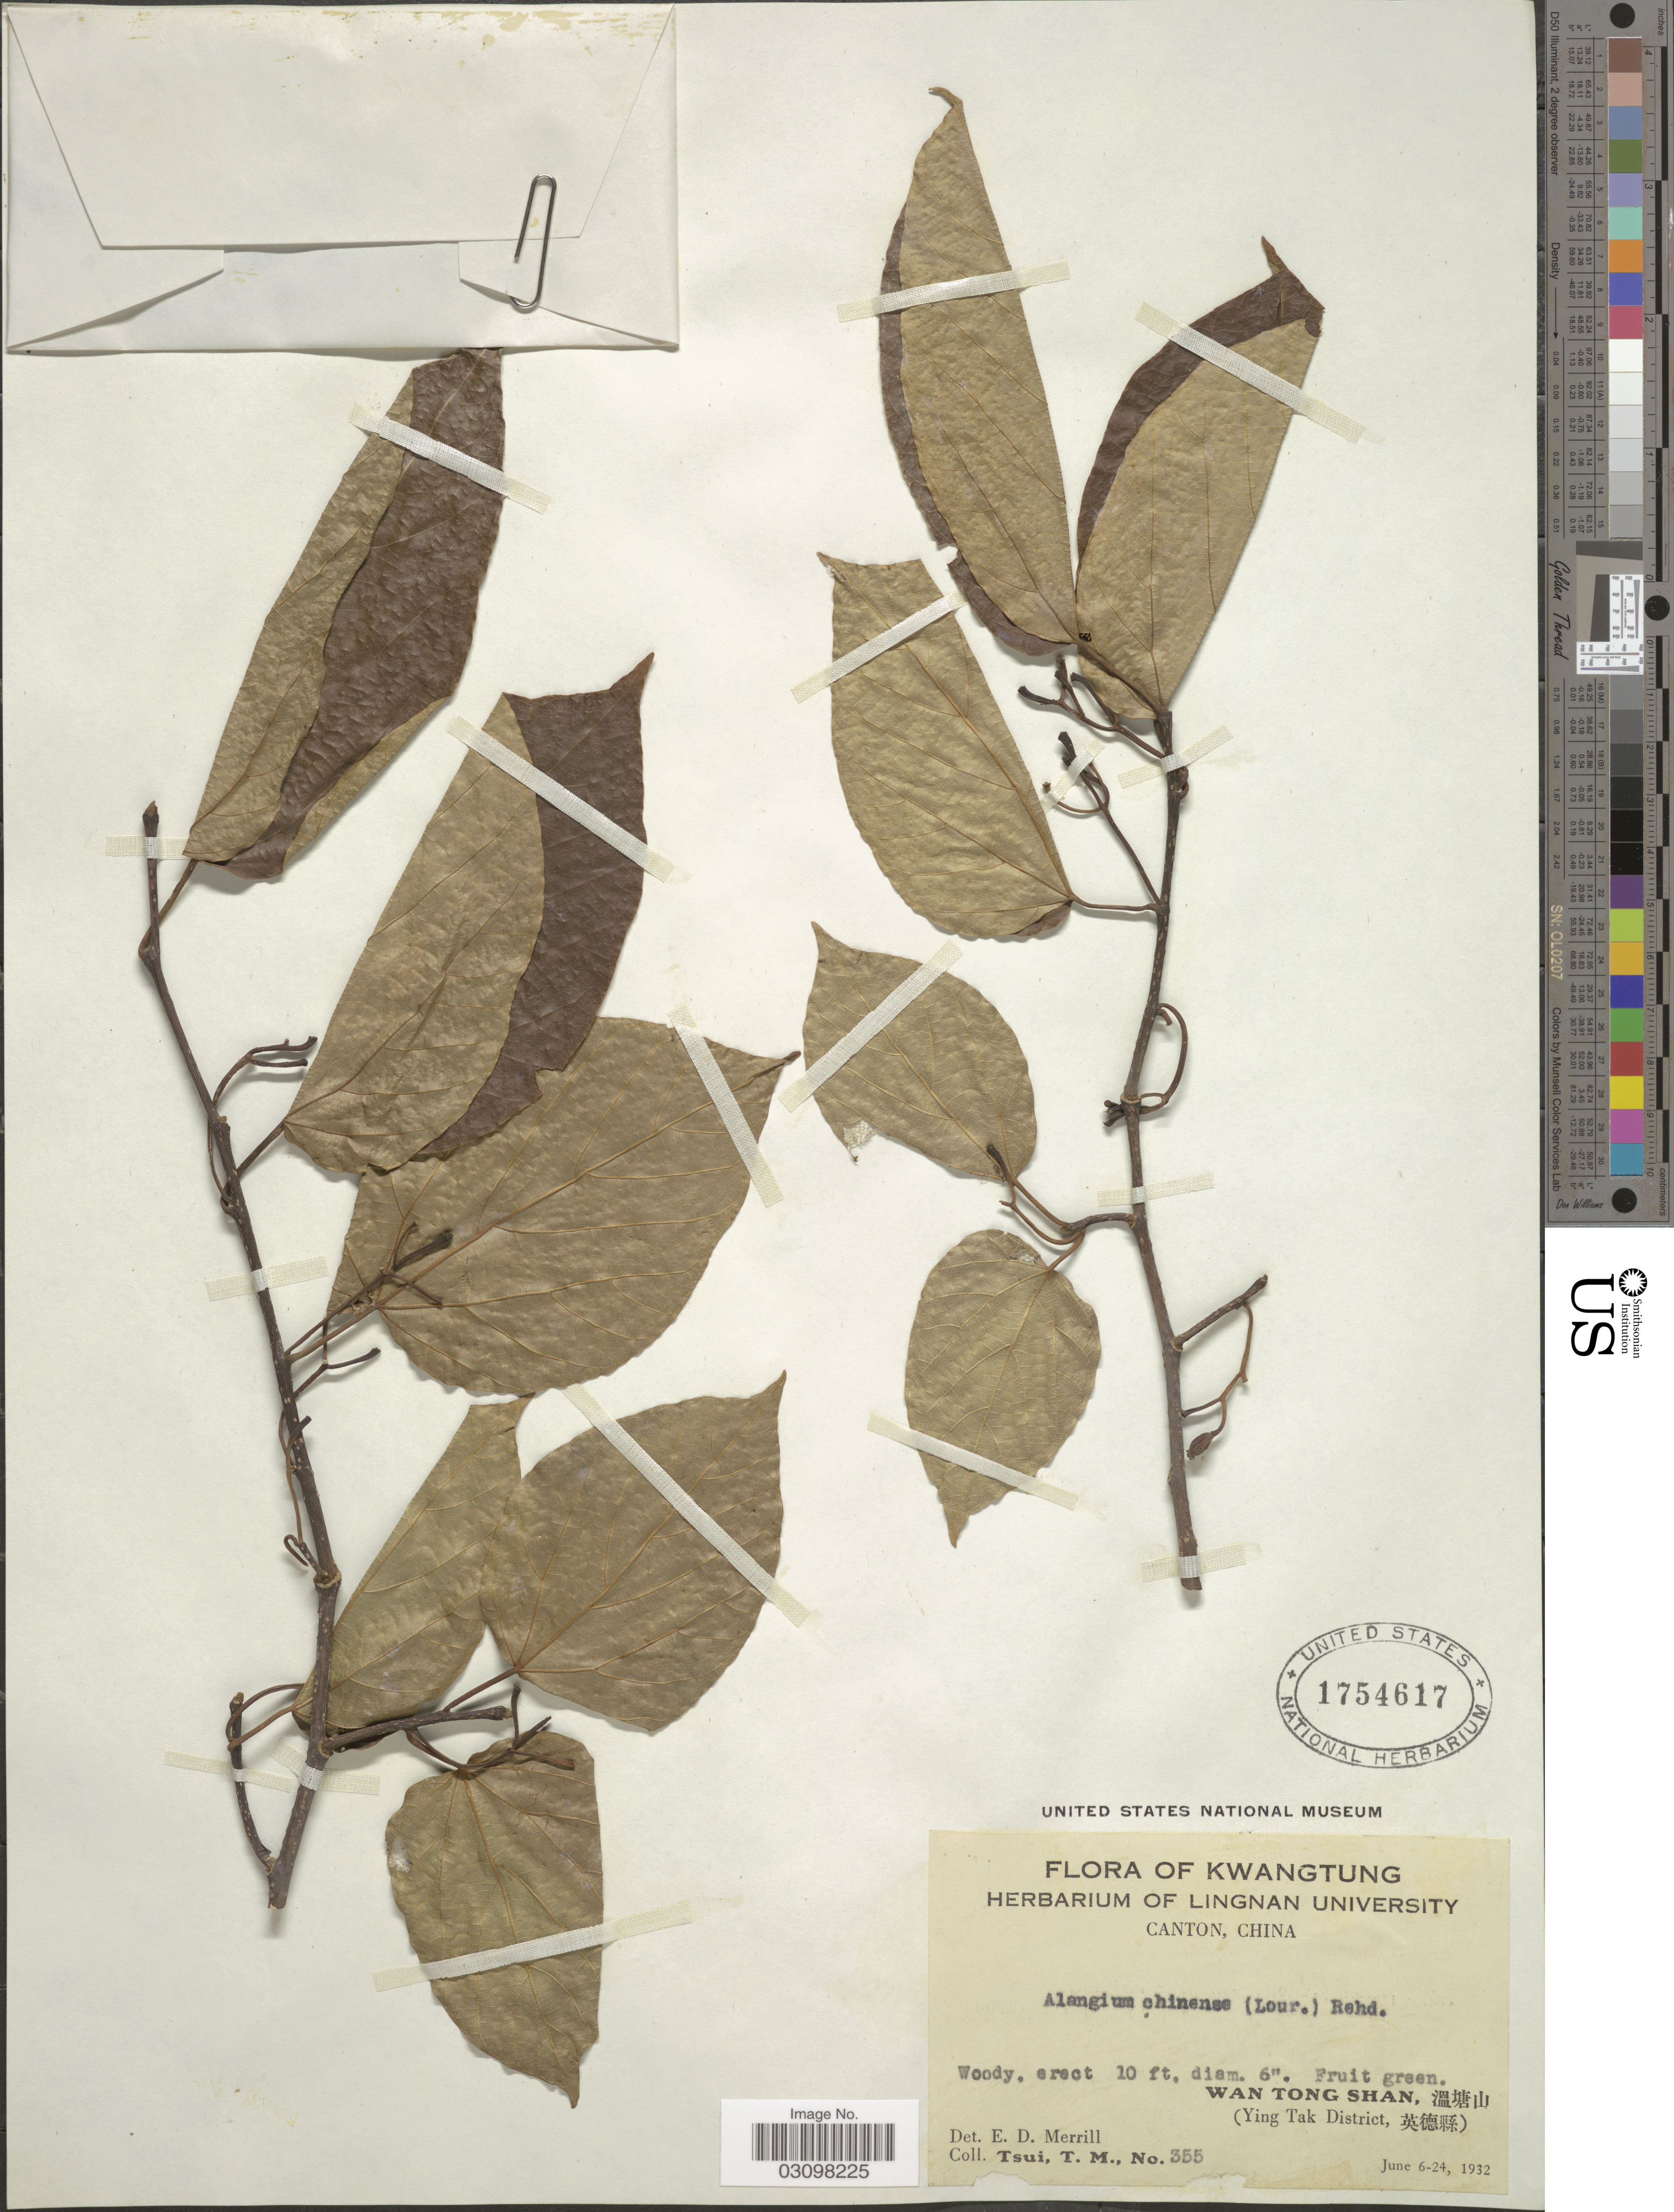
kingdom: Plantae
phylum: Tracheophyta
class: Magnoliopsida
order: Cornales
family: Cornaceae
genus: Alangium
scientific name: Alangium chinense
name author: (Harms) Rehder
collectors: T. Tsui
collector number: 355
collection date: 1932-06-06/1932-06-24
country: China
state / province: Guangdong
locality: Wang Tong Shan (Yang Tak District).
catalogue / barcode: US 1754617